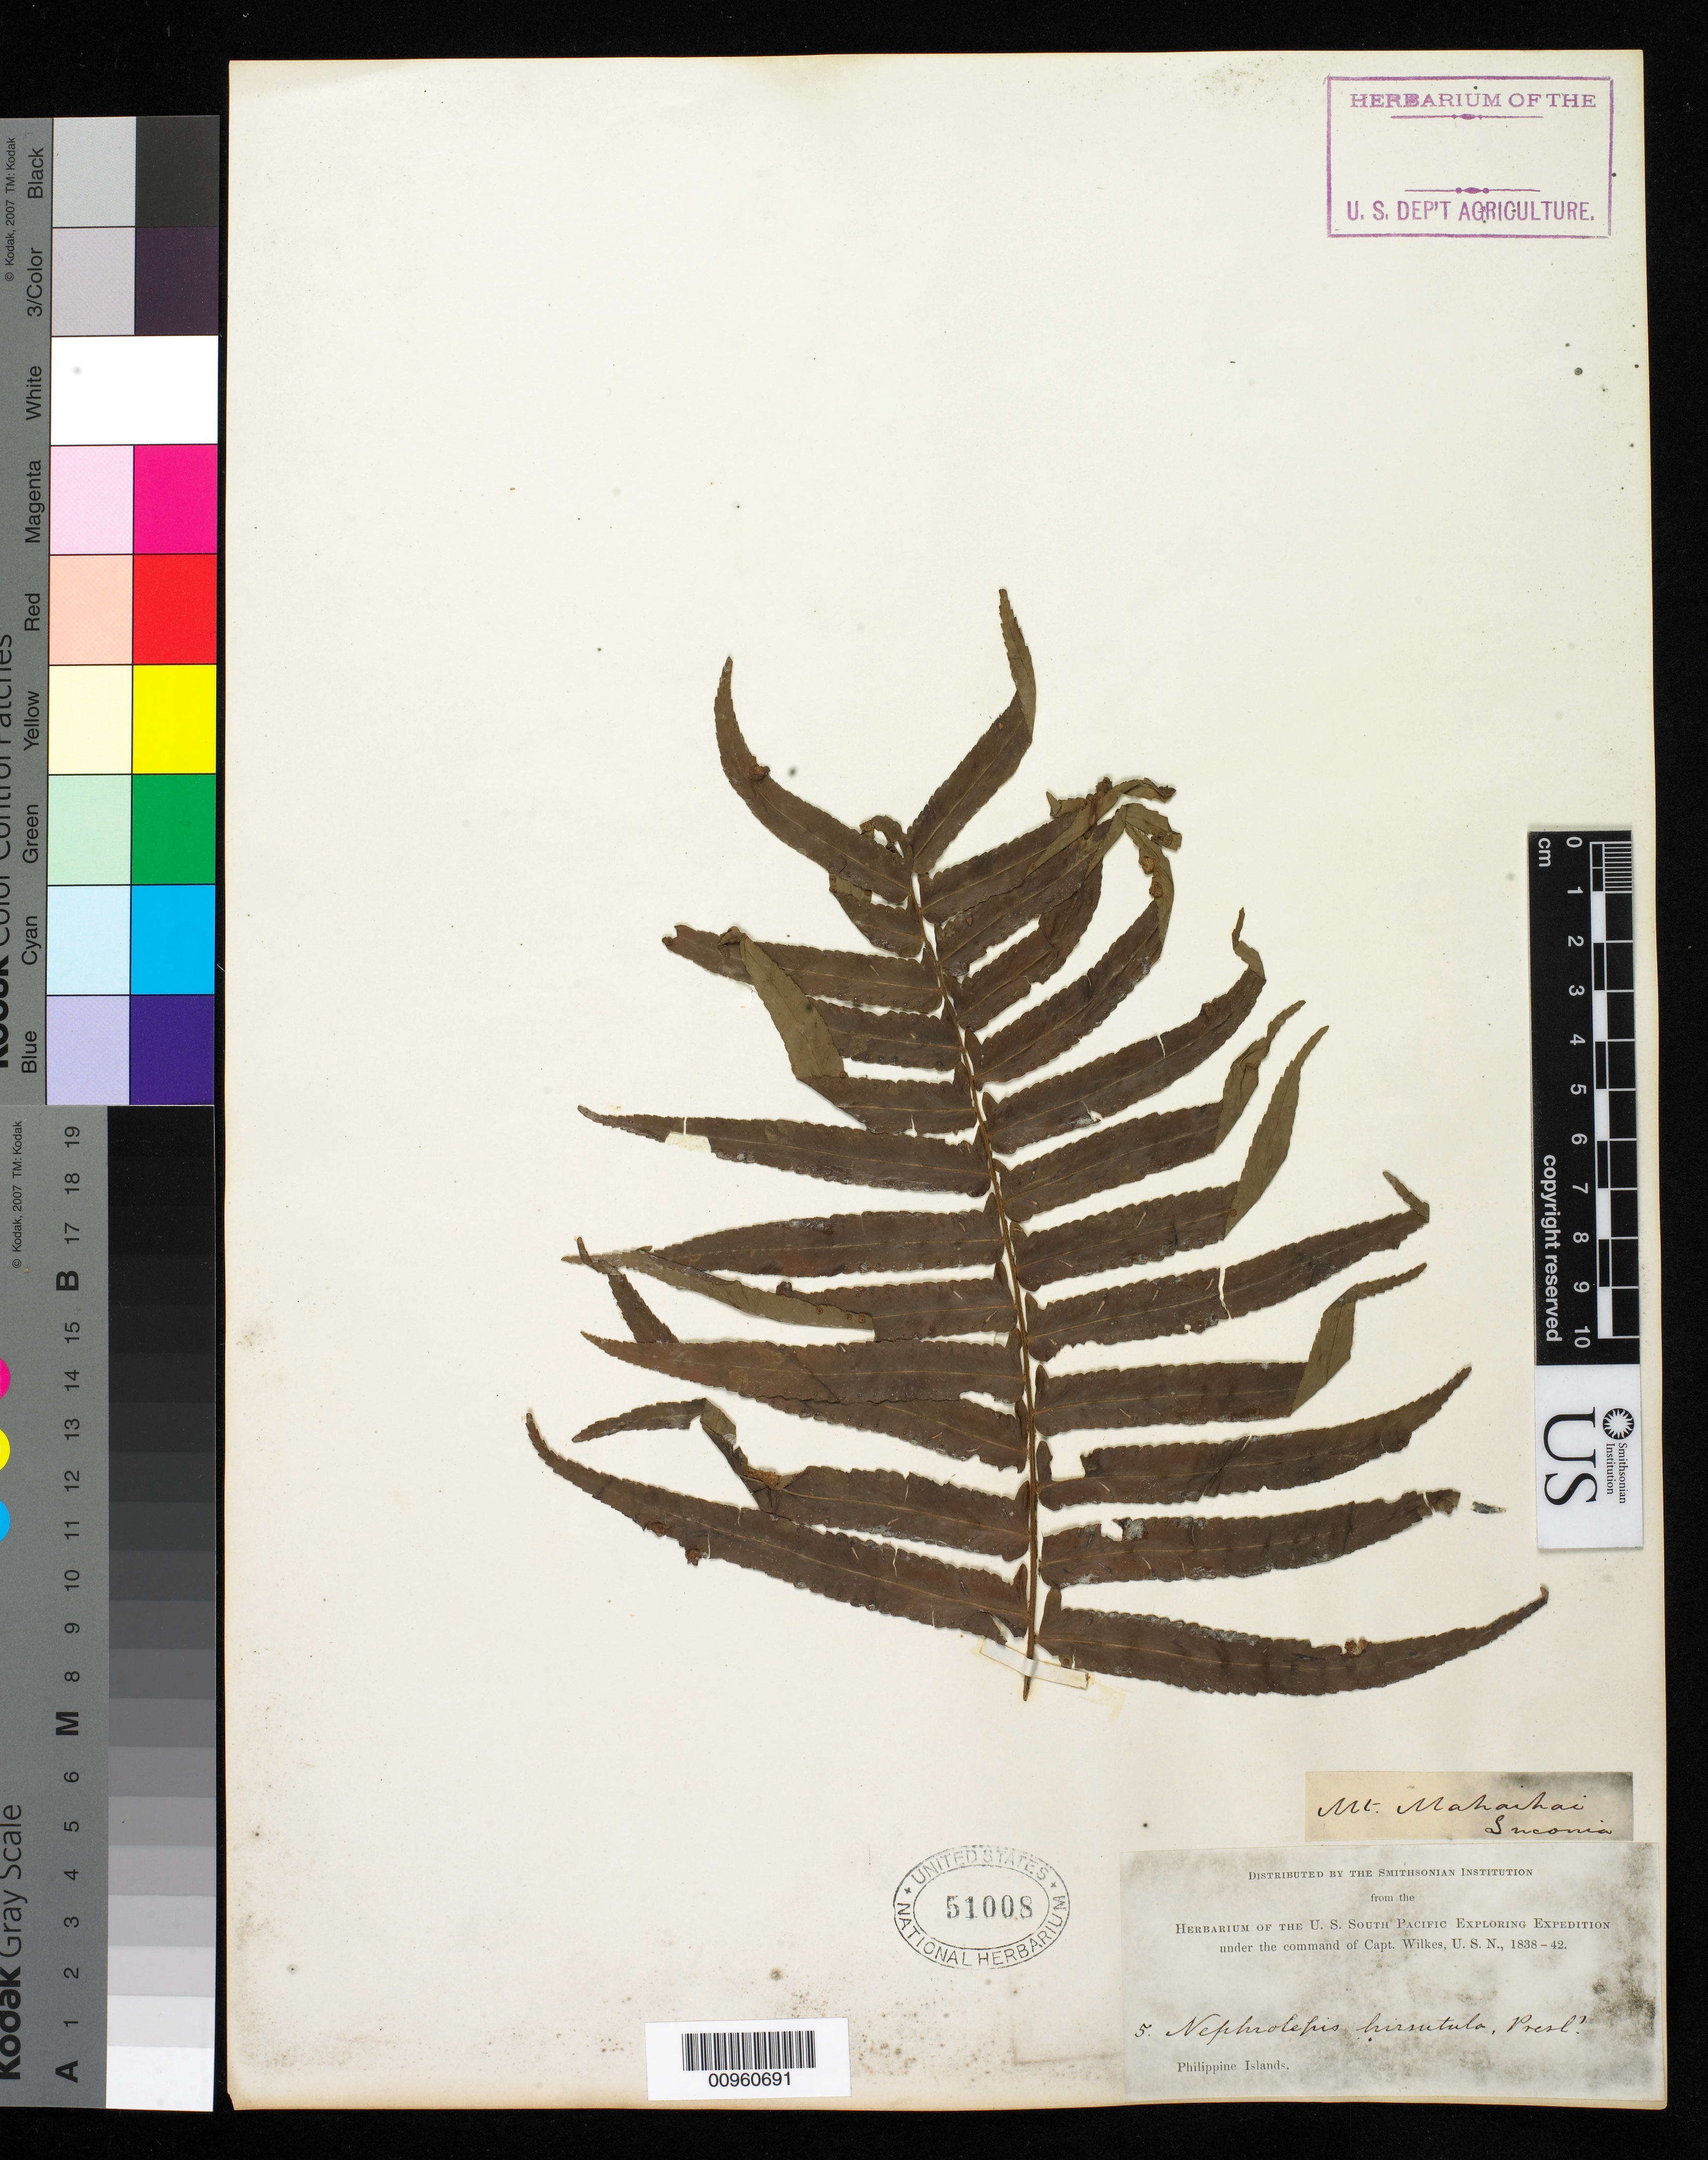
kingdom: Plantae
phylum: Tracheophyta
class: Polypodiopsida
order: Polypodiales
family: Nephrolepidaceae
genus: Nephrolepis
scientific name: Nephrolepis multiflora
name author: (Roxb.) F.M. Jarrett ex C.V. Morton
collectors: Wilkes Explor. Exped.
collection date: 1838/1842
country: Philippines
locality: Philippine Islands.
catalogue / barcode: US 51008